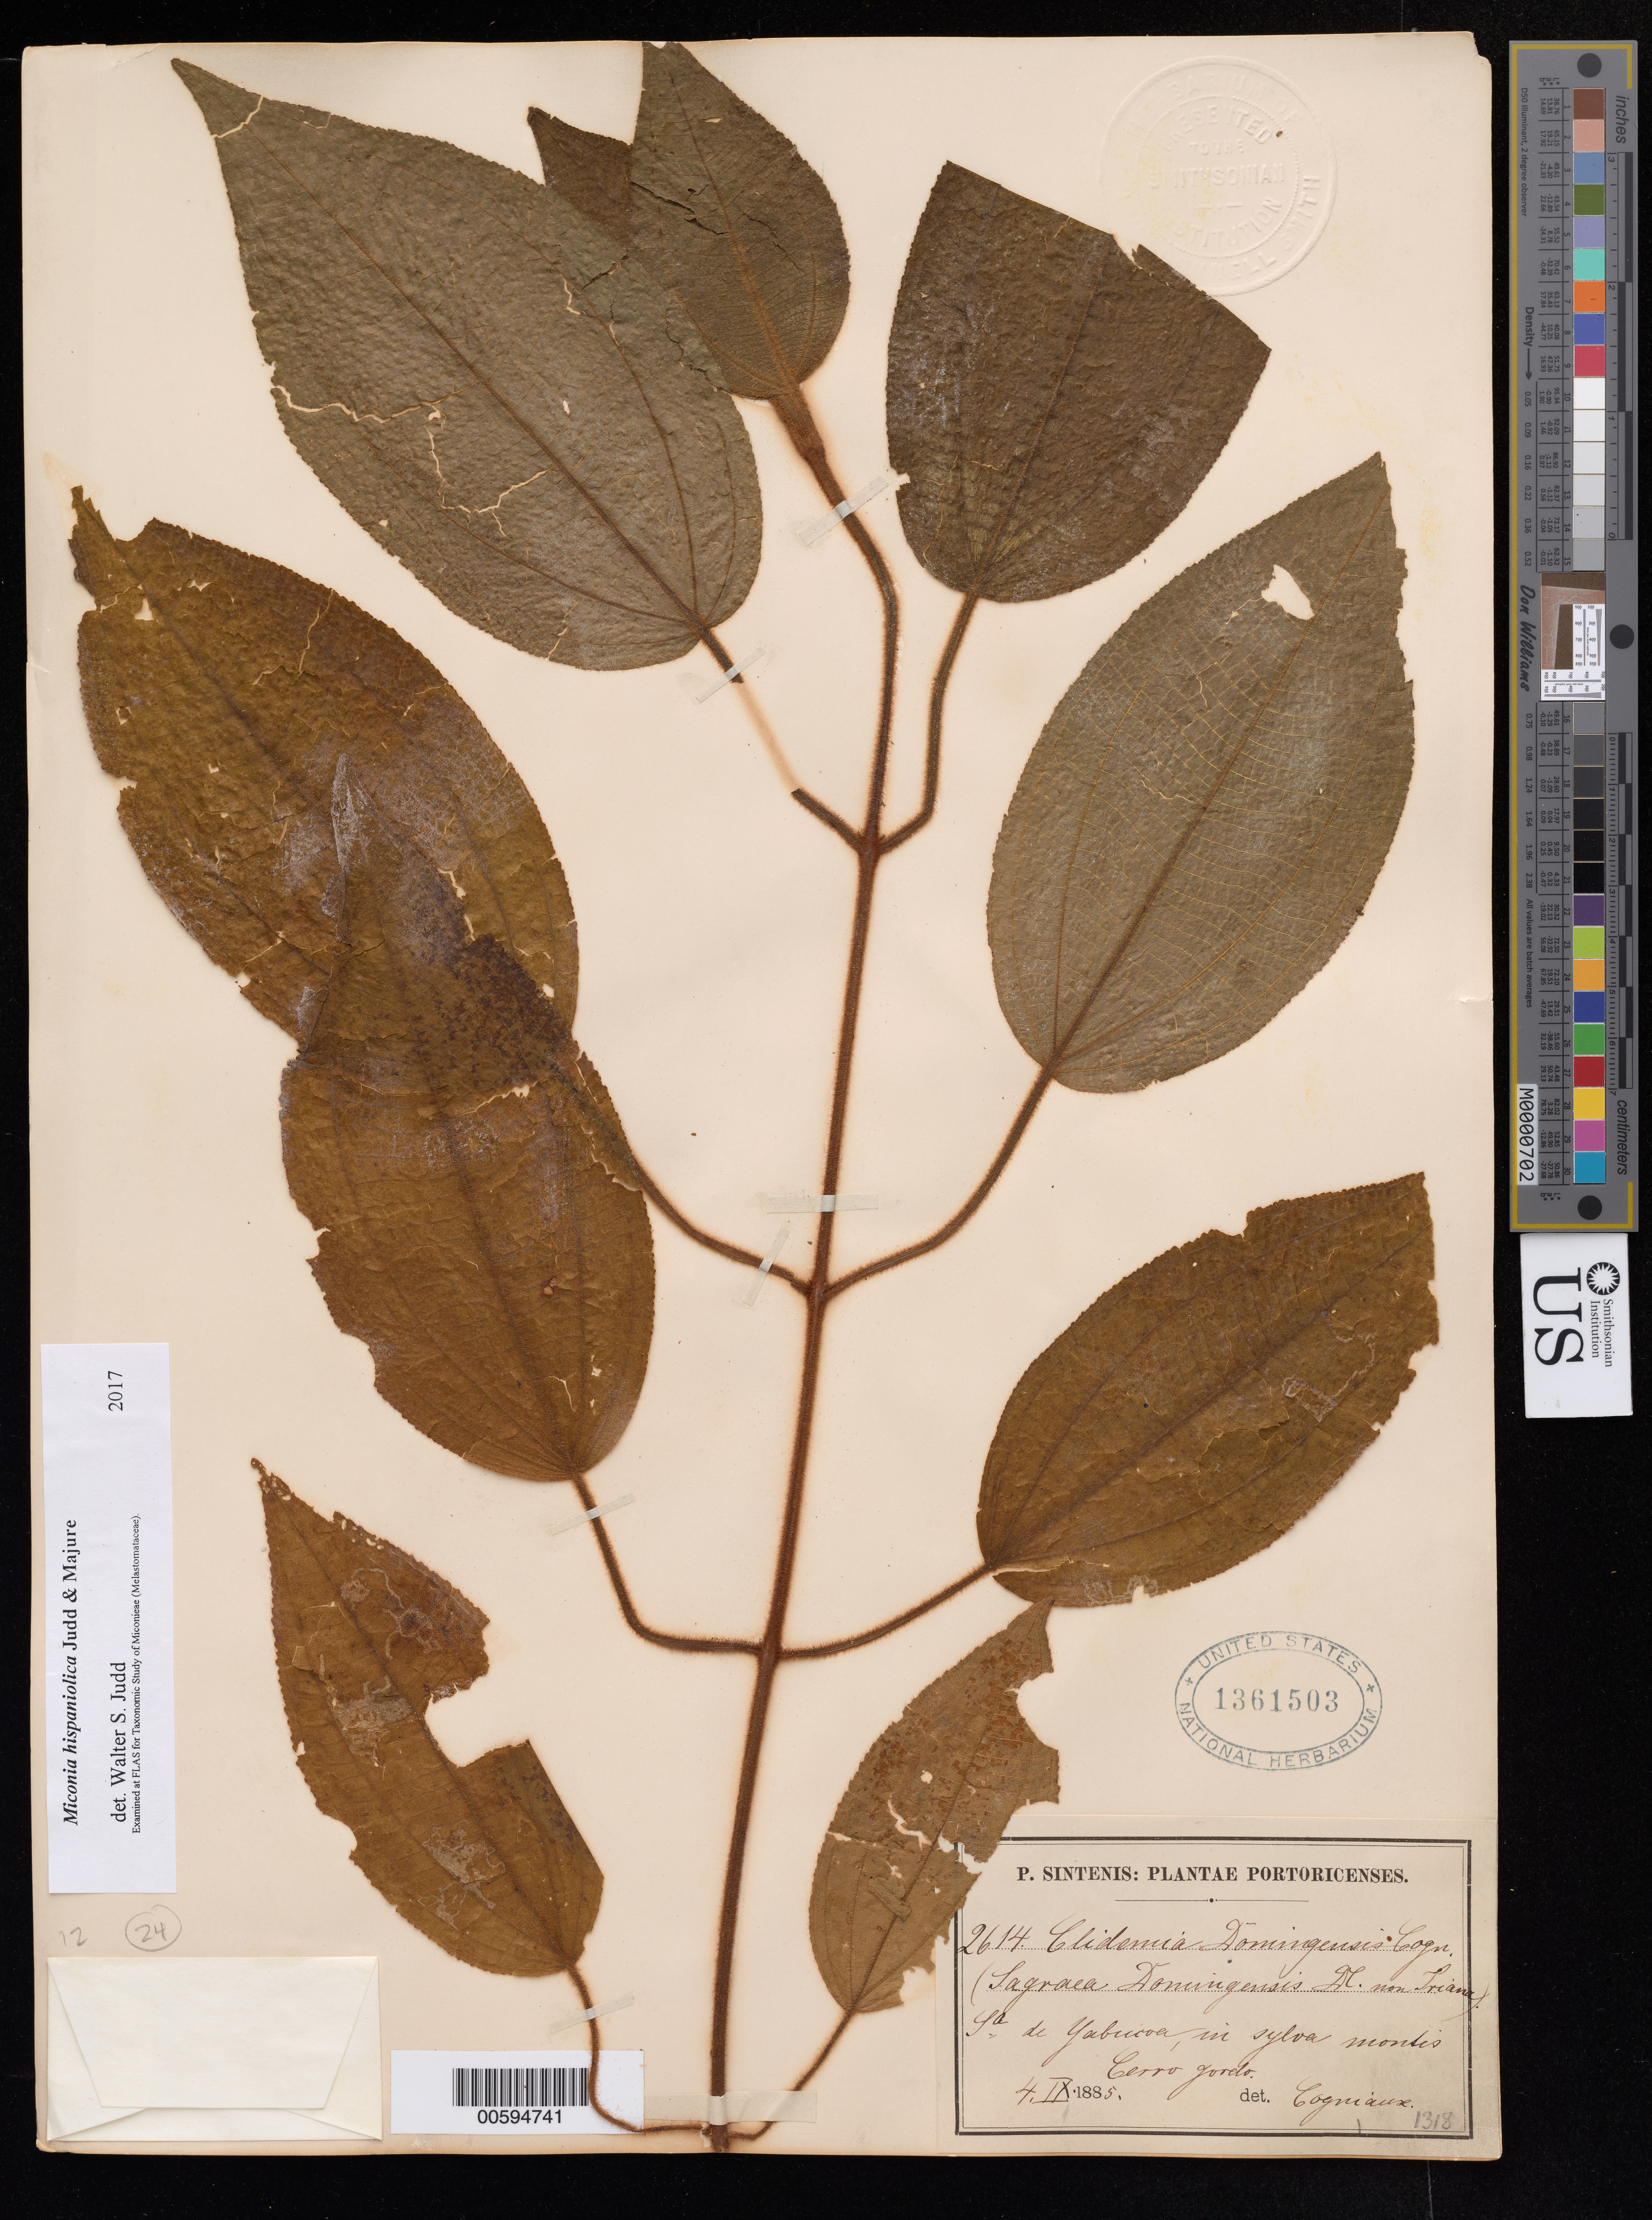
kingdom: Plantae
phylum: Tracheophyta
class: Magnoliopsida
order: Myrtales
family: Melastomataceae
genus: Miconia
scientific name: Miconia hispidula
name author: (Cogn.) Judd et al.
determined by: Judd, Walter S.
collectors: P. Sintenis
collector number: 2614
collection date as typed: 04 Sep 1885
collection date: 1885-09-04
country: Puerto Rico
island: Greater Antilles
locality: Sierra de Yabucoa, in sylva montis Cerro gordo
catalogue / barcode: US 1361503